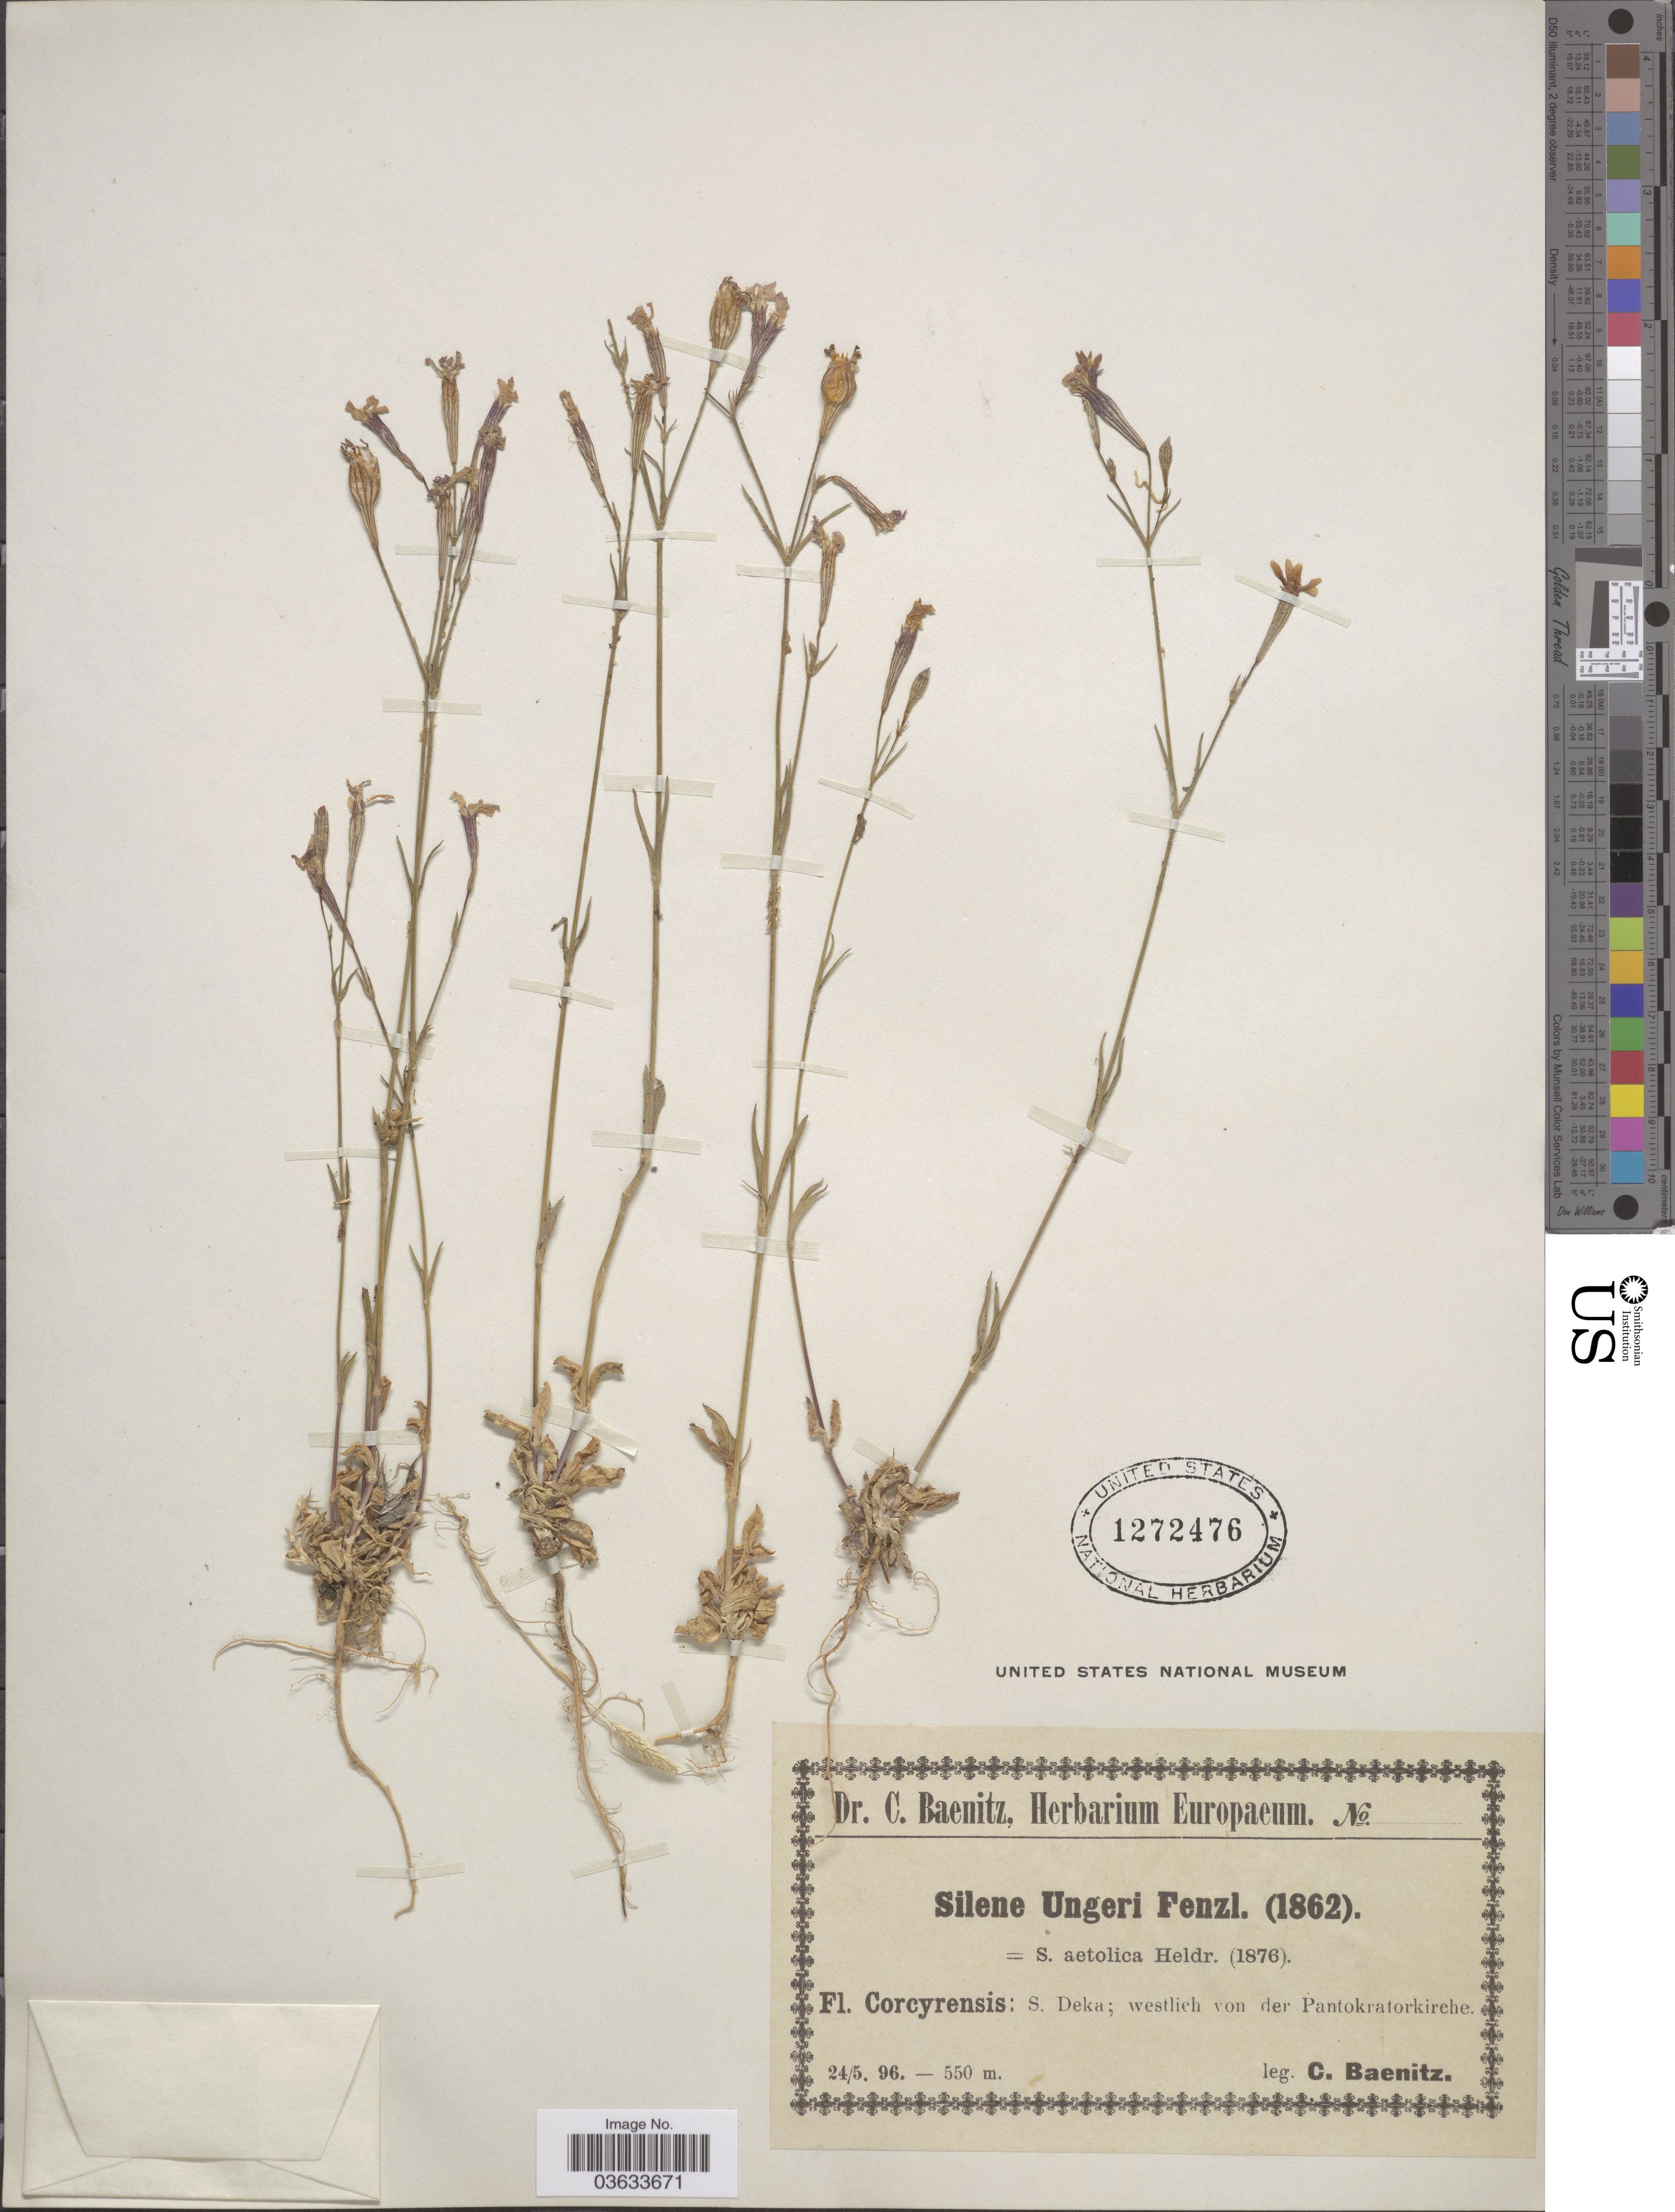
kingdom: Plantae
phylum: Tracheophyta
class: Magnoliopsida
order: Caryophyllales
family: Caryophyllaceae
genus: Silene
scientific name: Silene ungeri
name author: Fenzl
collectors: C. G. Baenitz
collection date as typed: Transcribed d/m/y: 24/5/96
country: Greece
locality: Corcyrensis: S. Deka; westlich von der Pantokratorkirche.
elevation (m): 550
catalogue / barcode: US 1272476